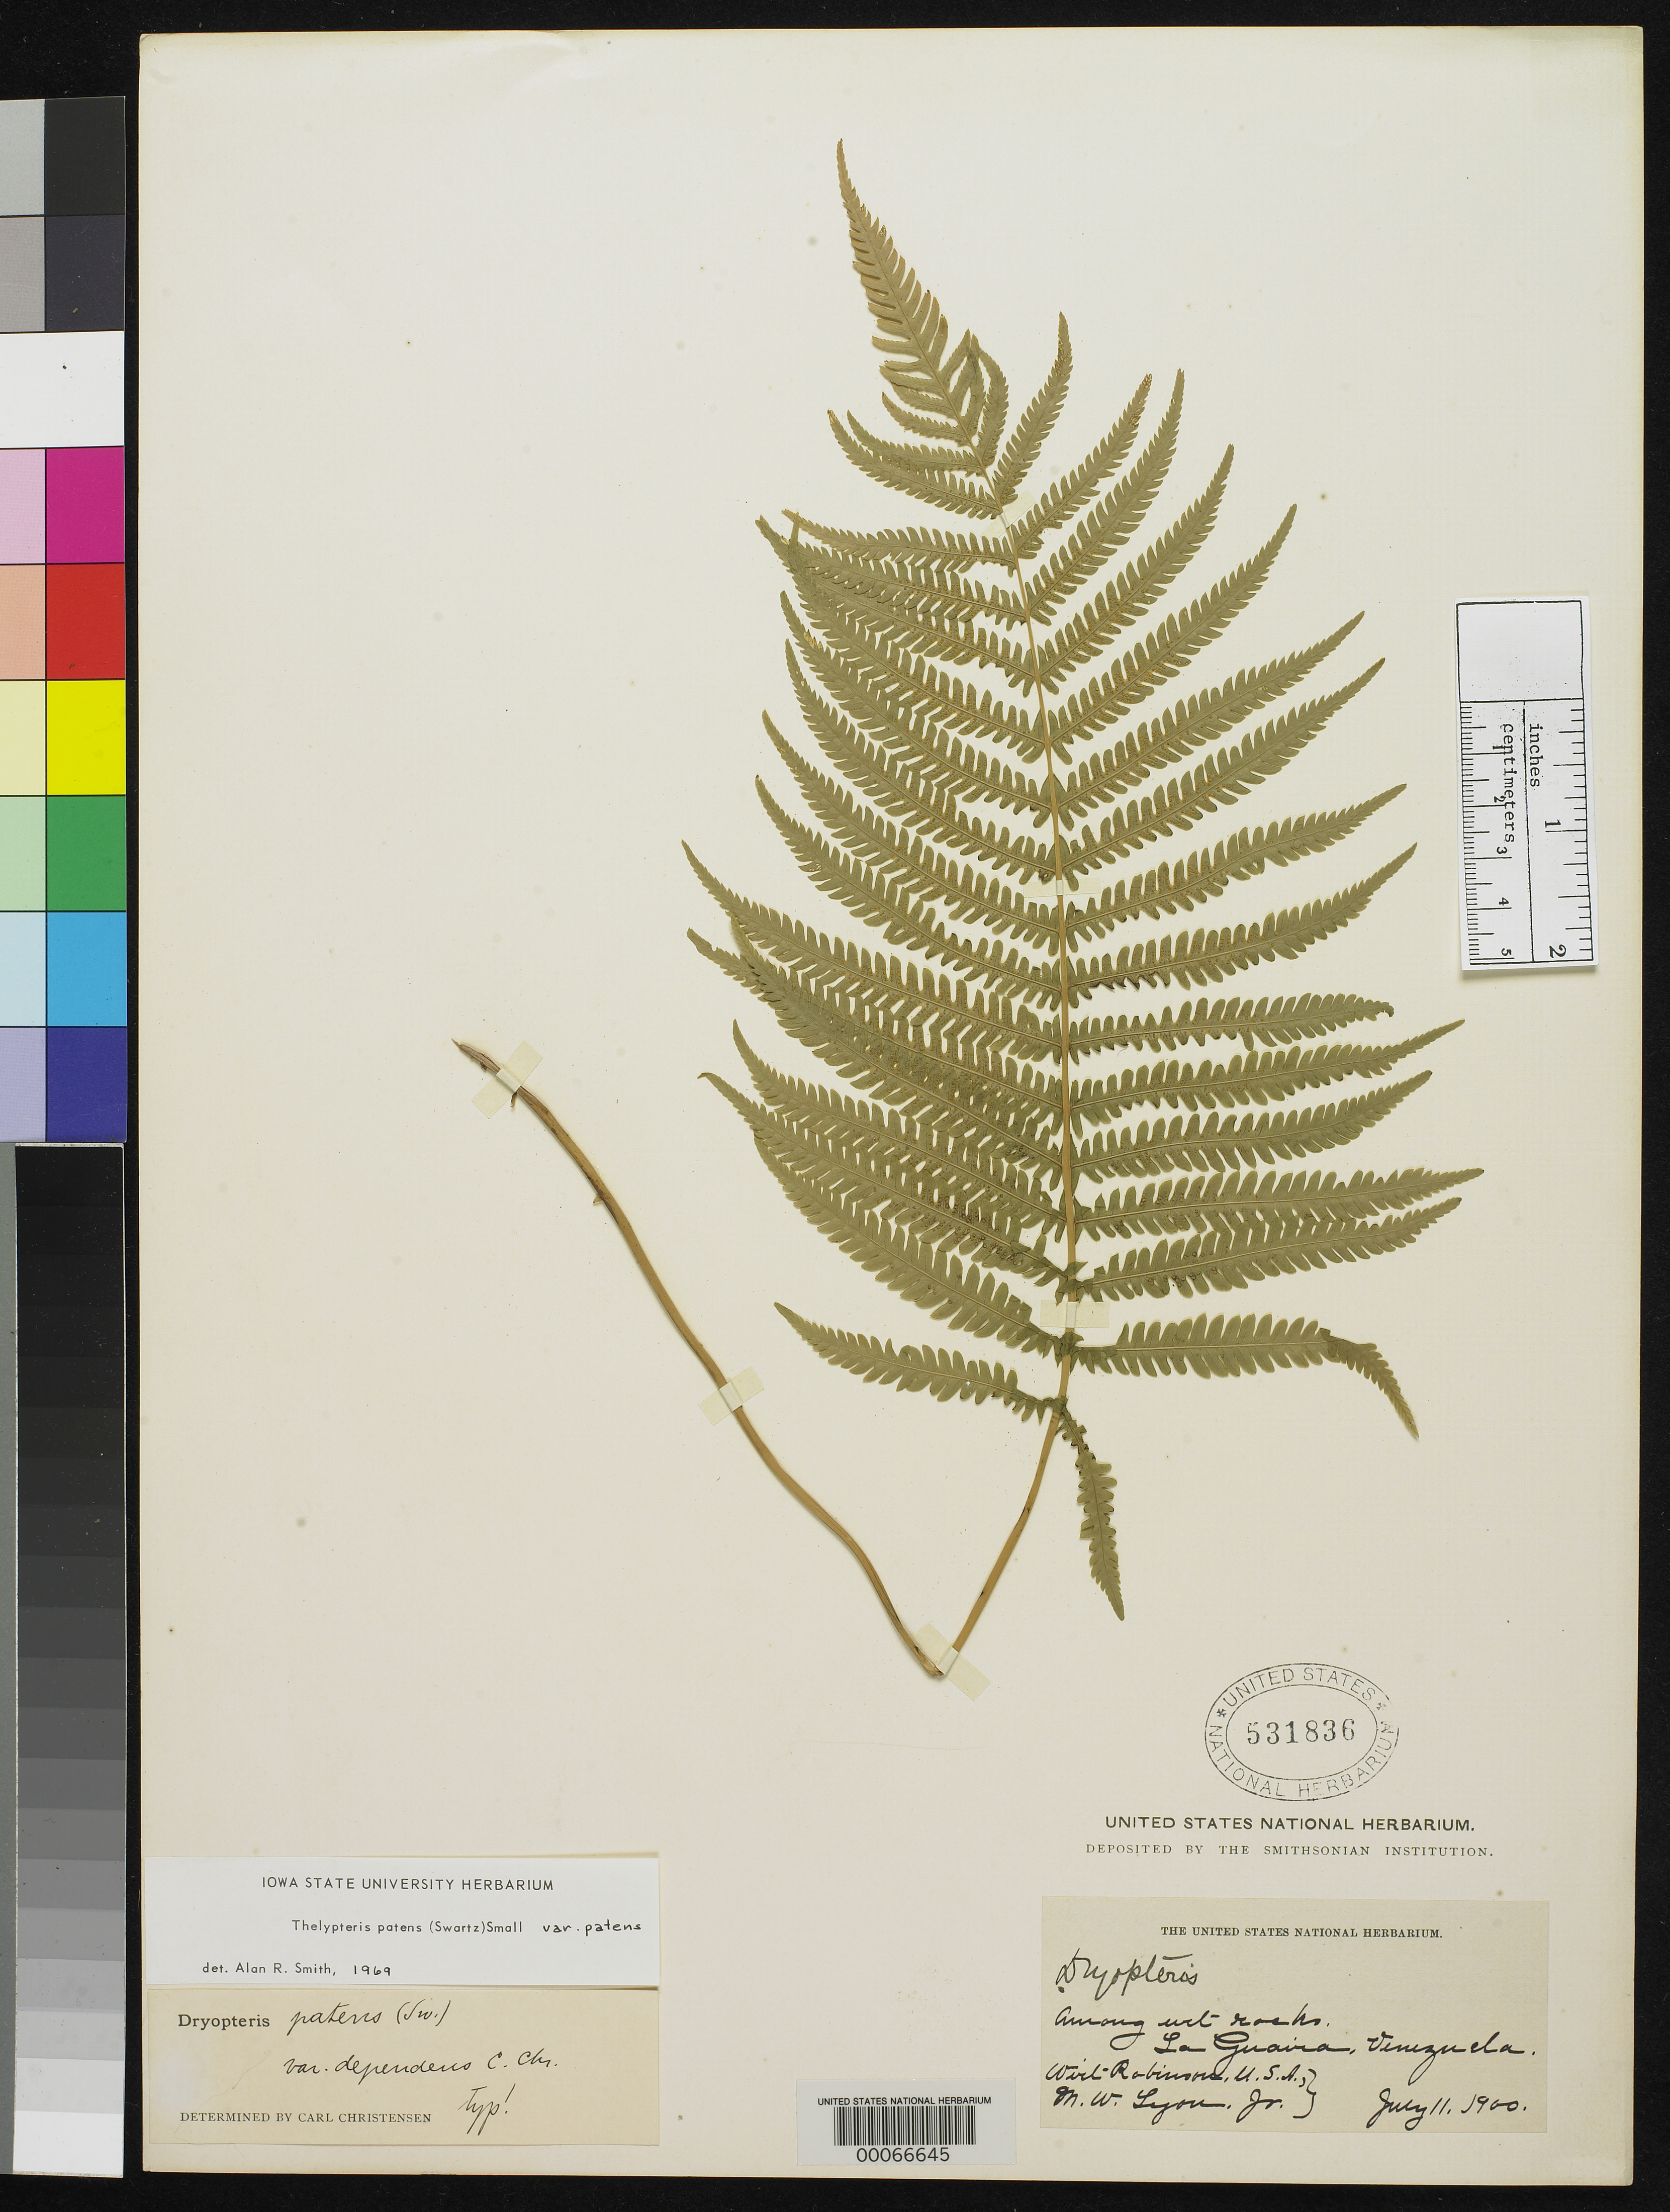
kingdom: Plantae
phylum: Tracheophyta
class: Polypodiopsida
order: Polypodiales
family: Dryopteridaceae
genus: Dryopteris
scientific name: Dryopteris patens var. dependens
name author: C. Chr.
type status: Type Collection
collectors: W. Robinson & M. W. Lyon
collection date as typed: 11 Jul 1900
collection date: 1900-07-11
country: Venezuela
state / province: Mérida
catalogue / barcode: US 531836